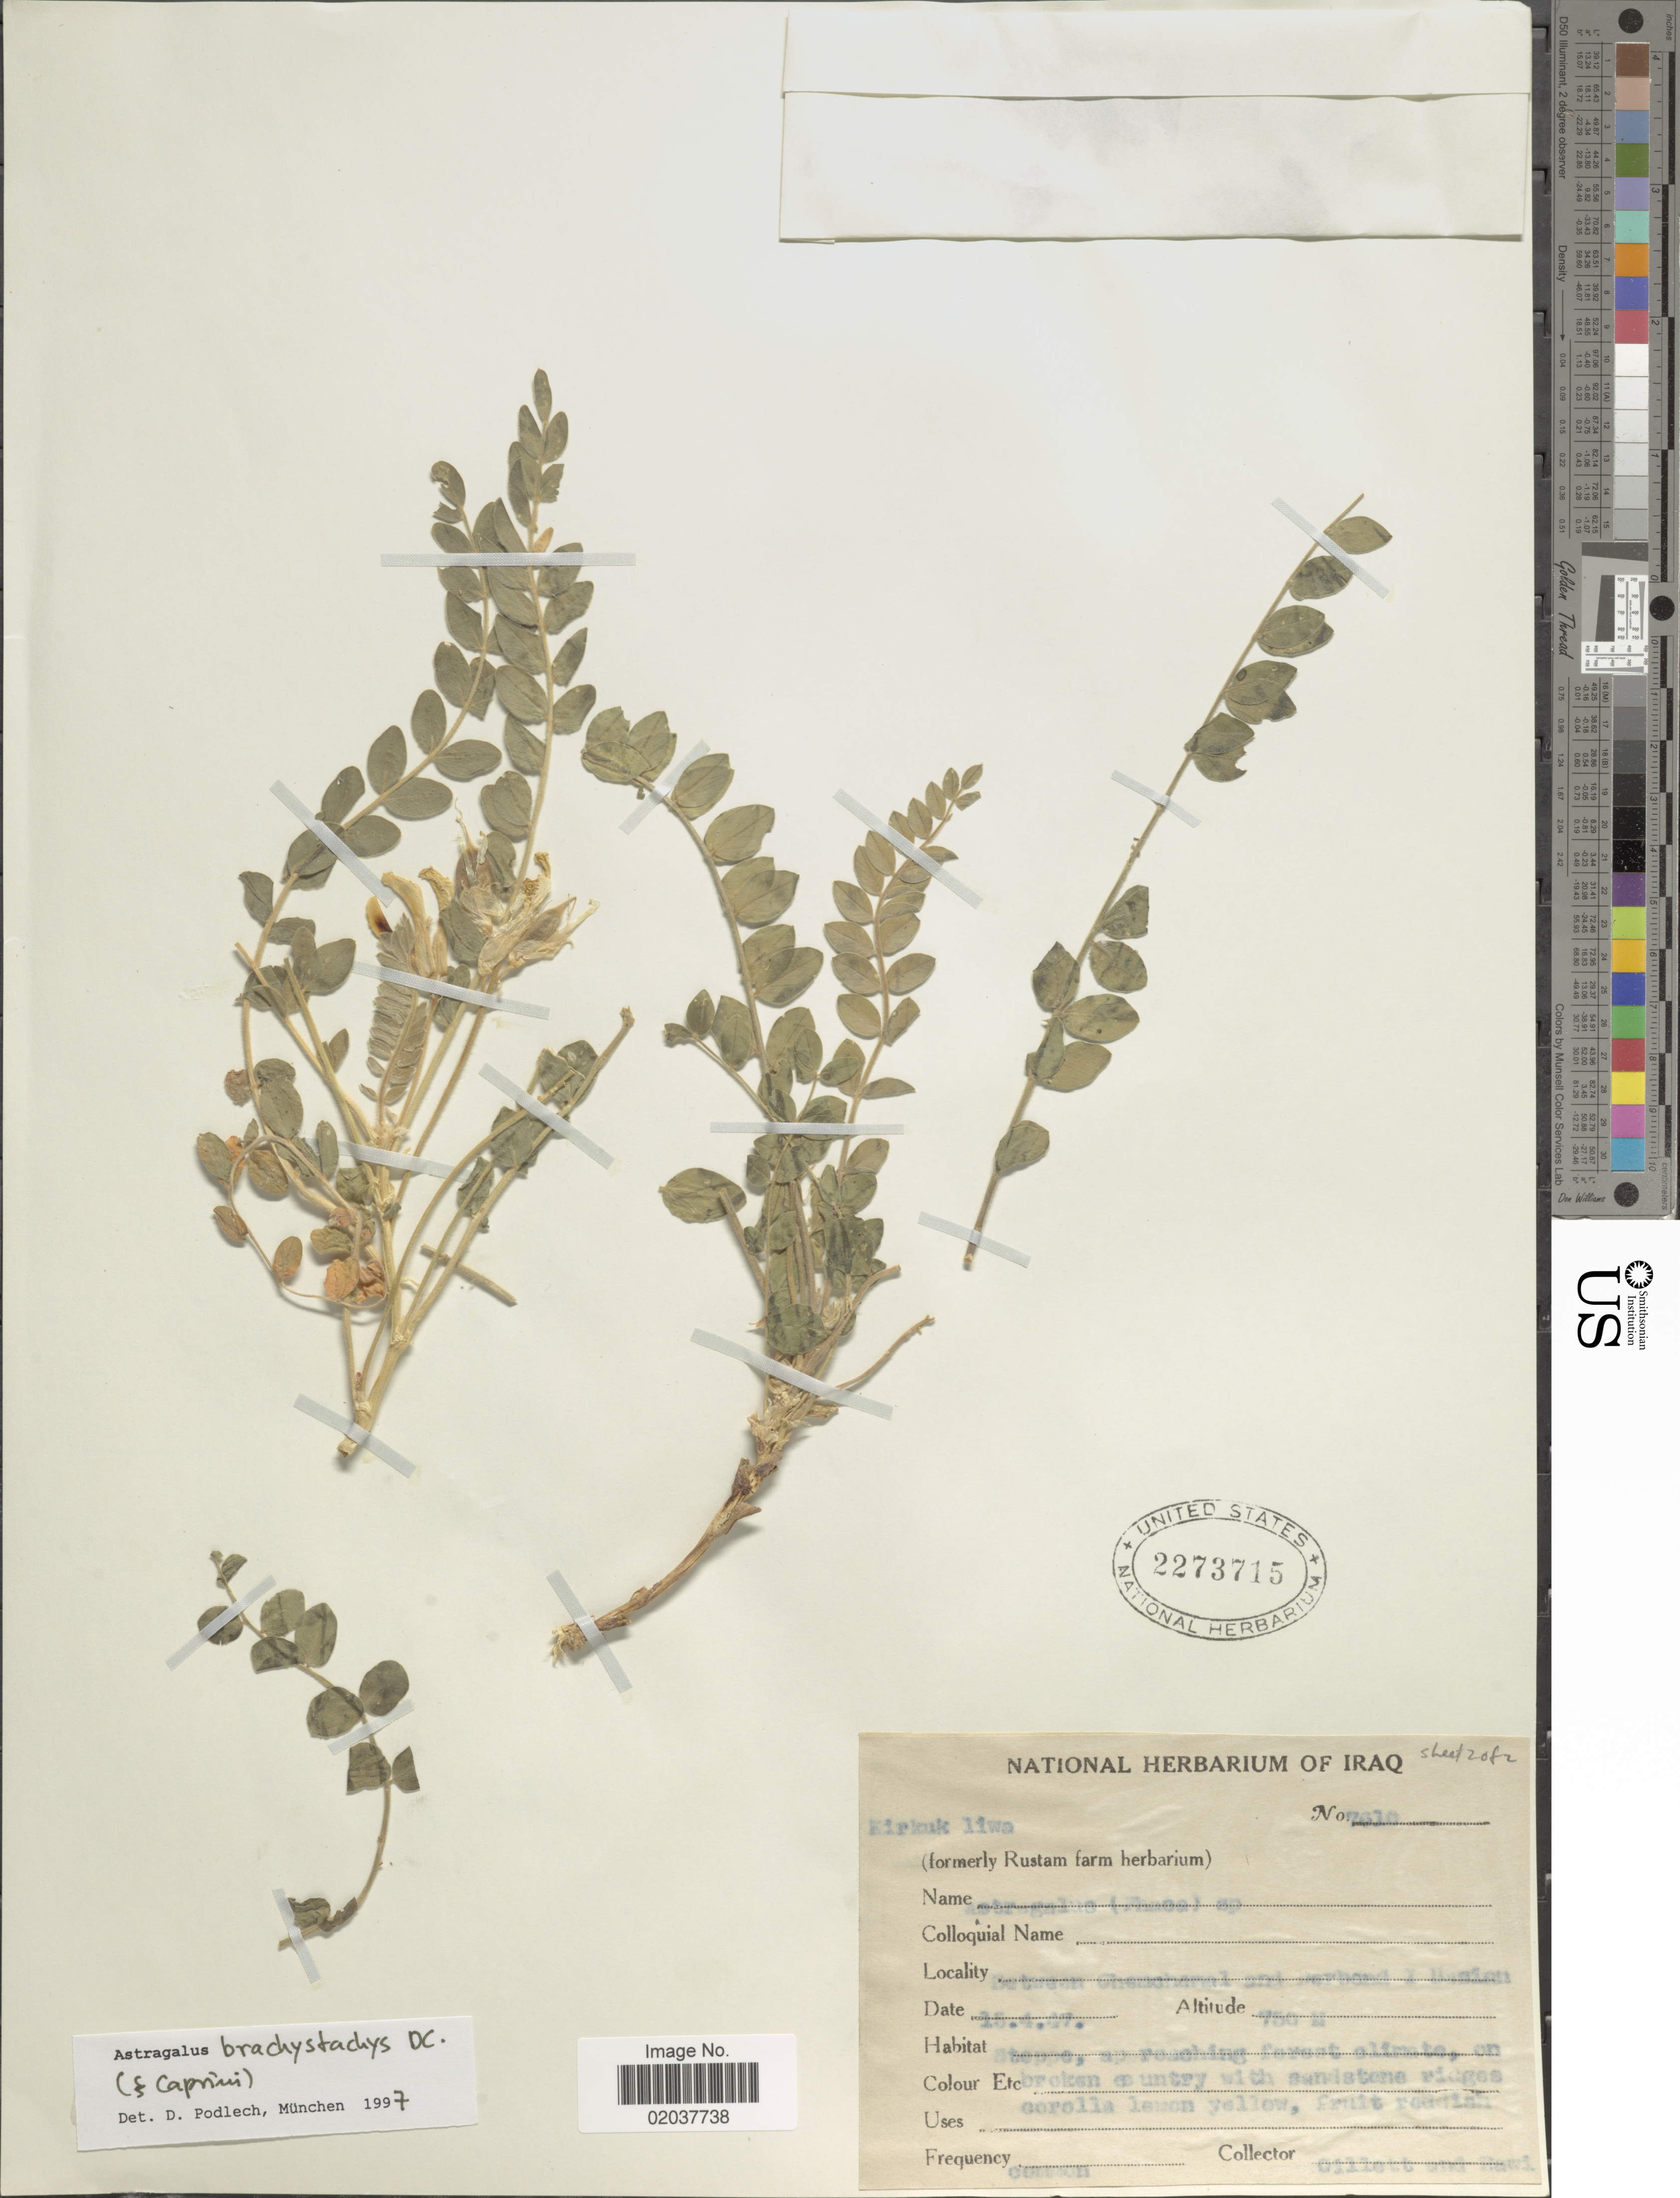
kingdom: Plantae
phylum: Tracheophyta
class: Magnoliopsida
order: Fabales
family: Fabaceae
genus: Astragalus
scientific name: Astragalus brachystachys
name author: DC.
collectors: Gillett, -- & -. Rawi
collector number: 7618*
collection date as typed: Transcribed d/m/y: 25/4/47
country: Iraq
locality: Between Chemchemal and Darband and [illegible text][interpreted]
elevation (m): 750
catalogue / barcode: US 2273715